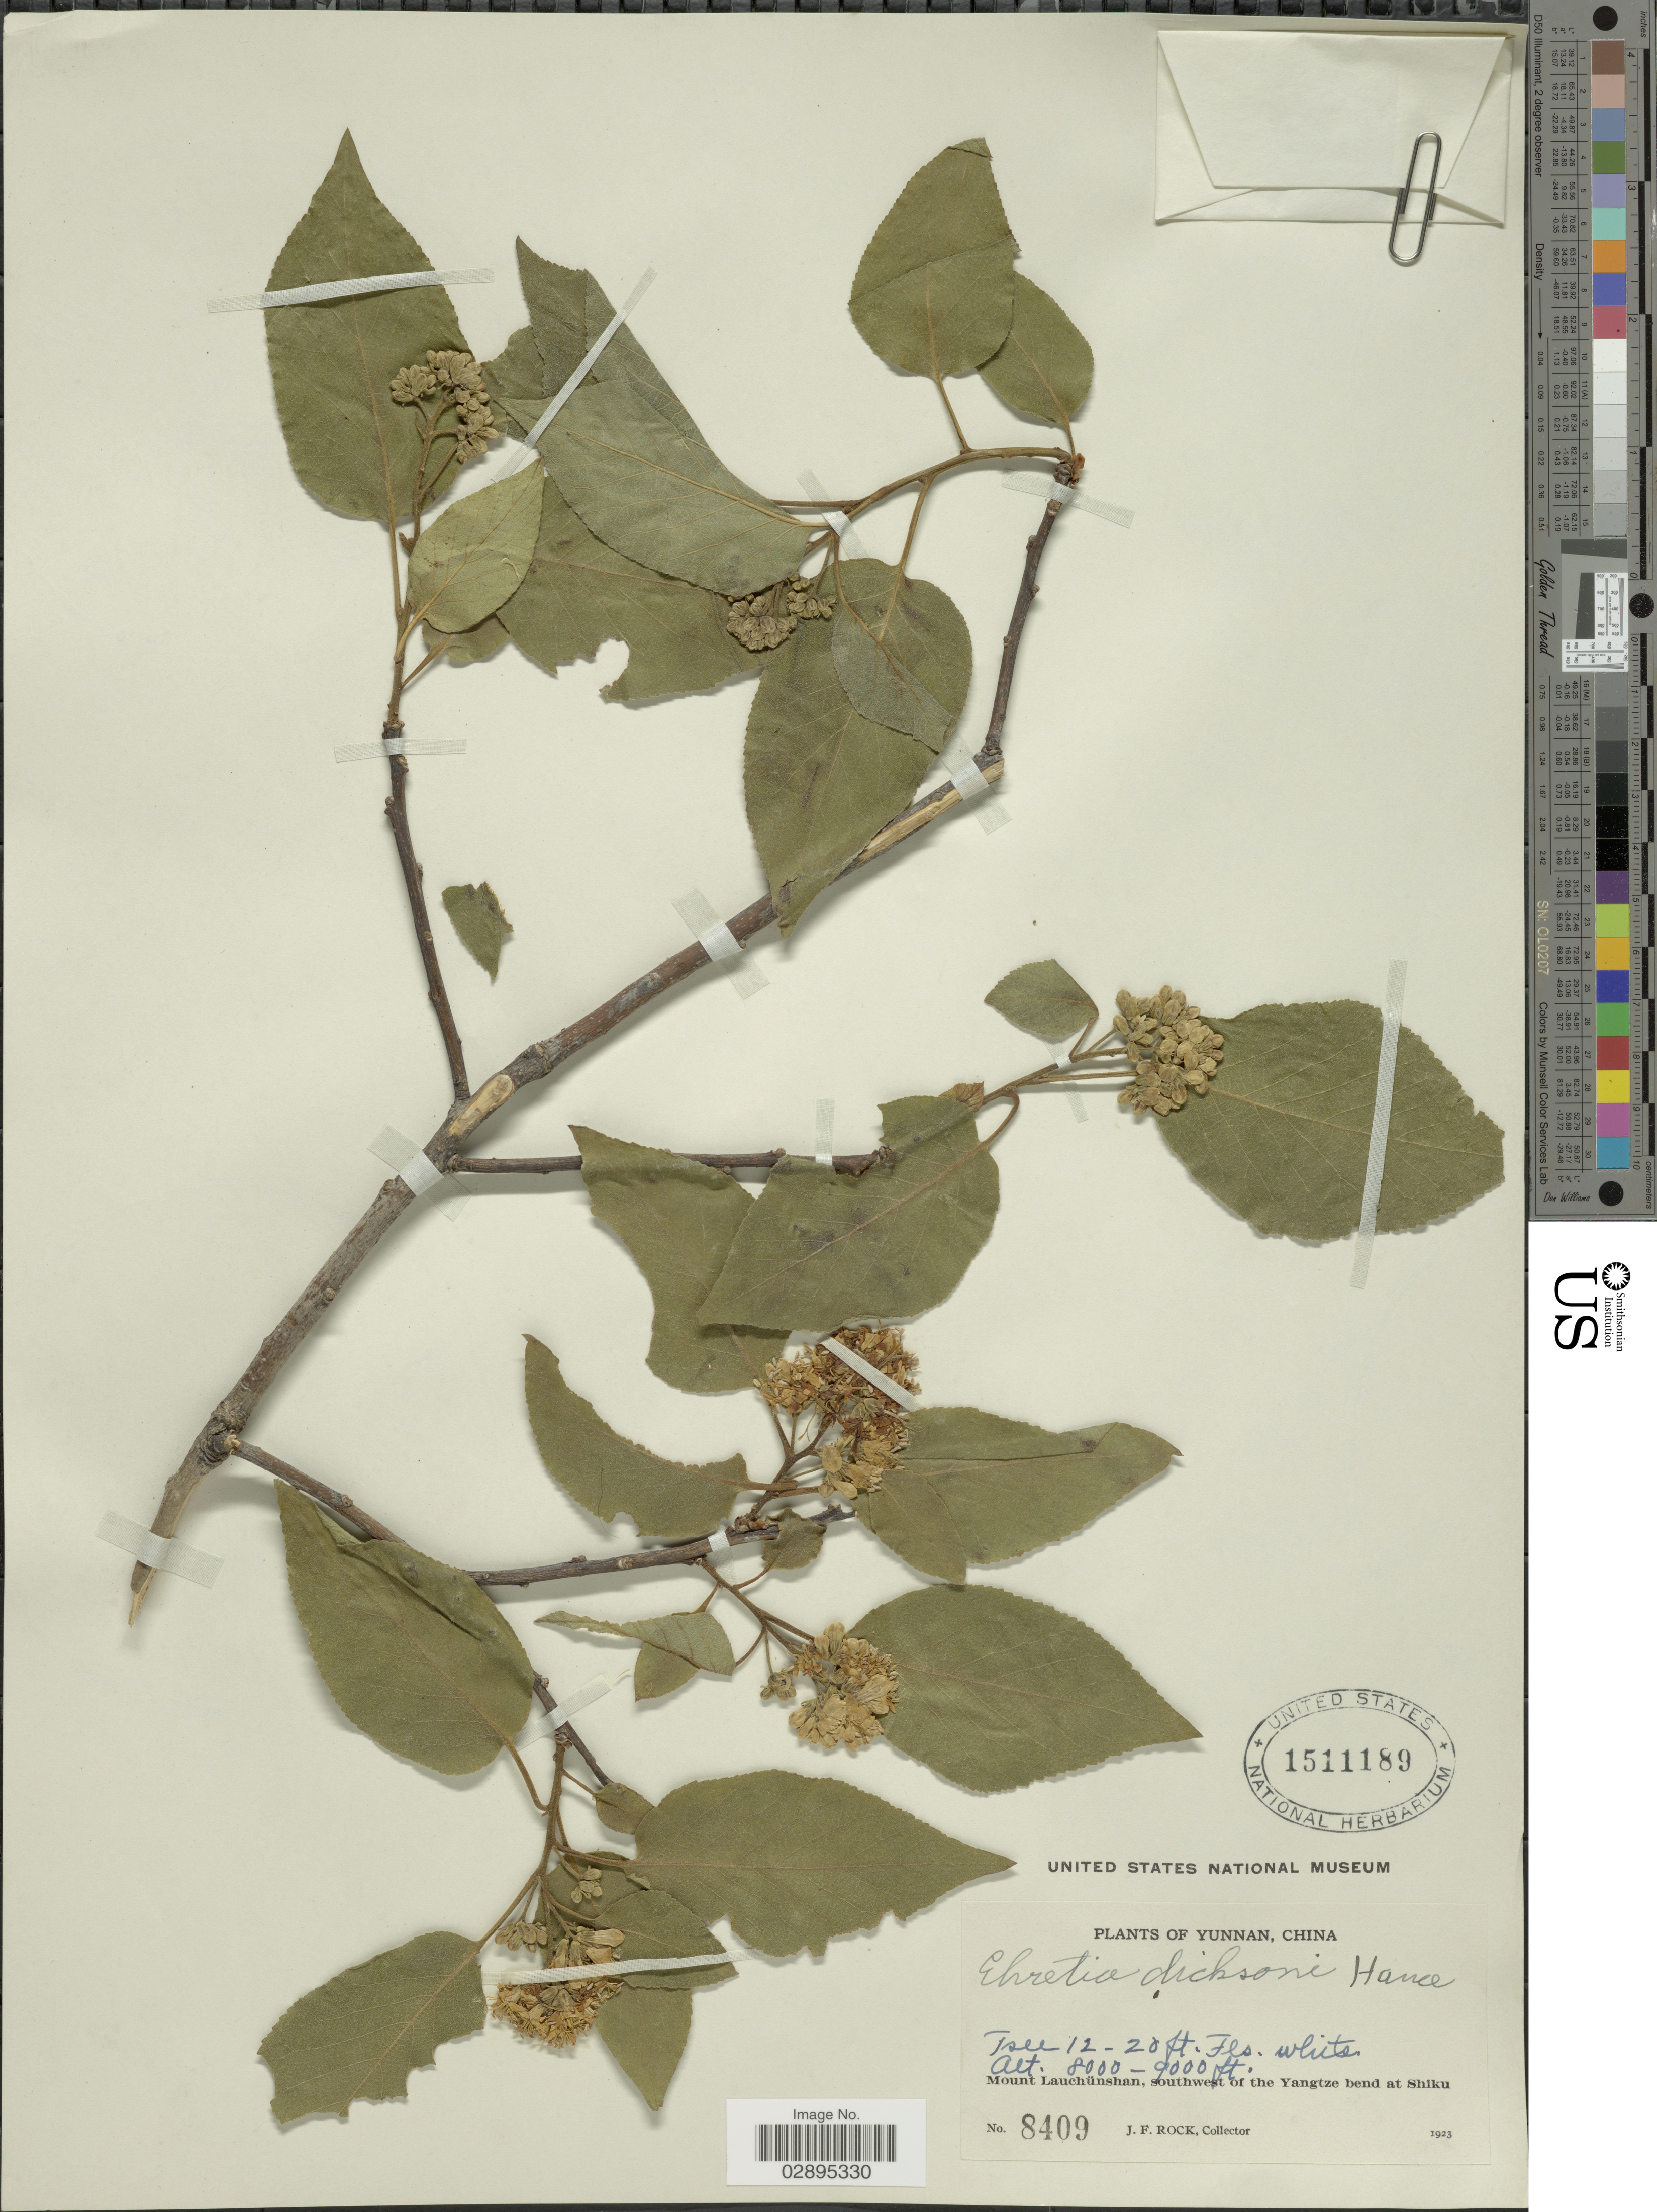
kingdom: Plantae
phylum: Tracheophyta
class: Magnoliopsida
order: Boraginales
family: Ehretiaceae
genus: Ehretia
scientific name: Ehretia dicksonii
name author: Hance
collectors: J. Rock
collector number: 8409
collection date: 1923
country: China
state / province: Yunnan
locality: Mount Lauchünshan, southwest of the Yangtze bend at Shiku.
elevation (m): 2438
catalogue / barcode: US 1511189